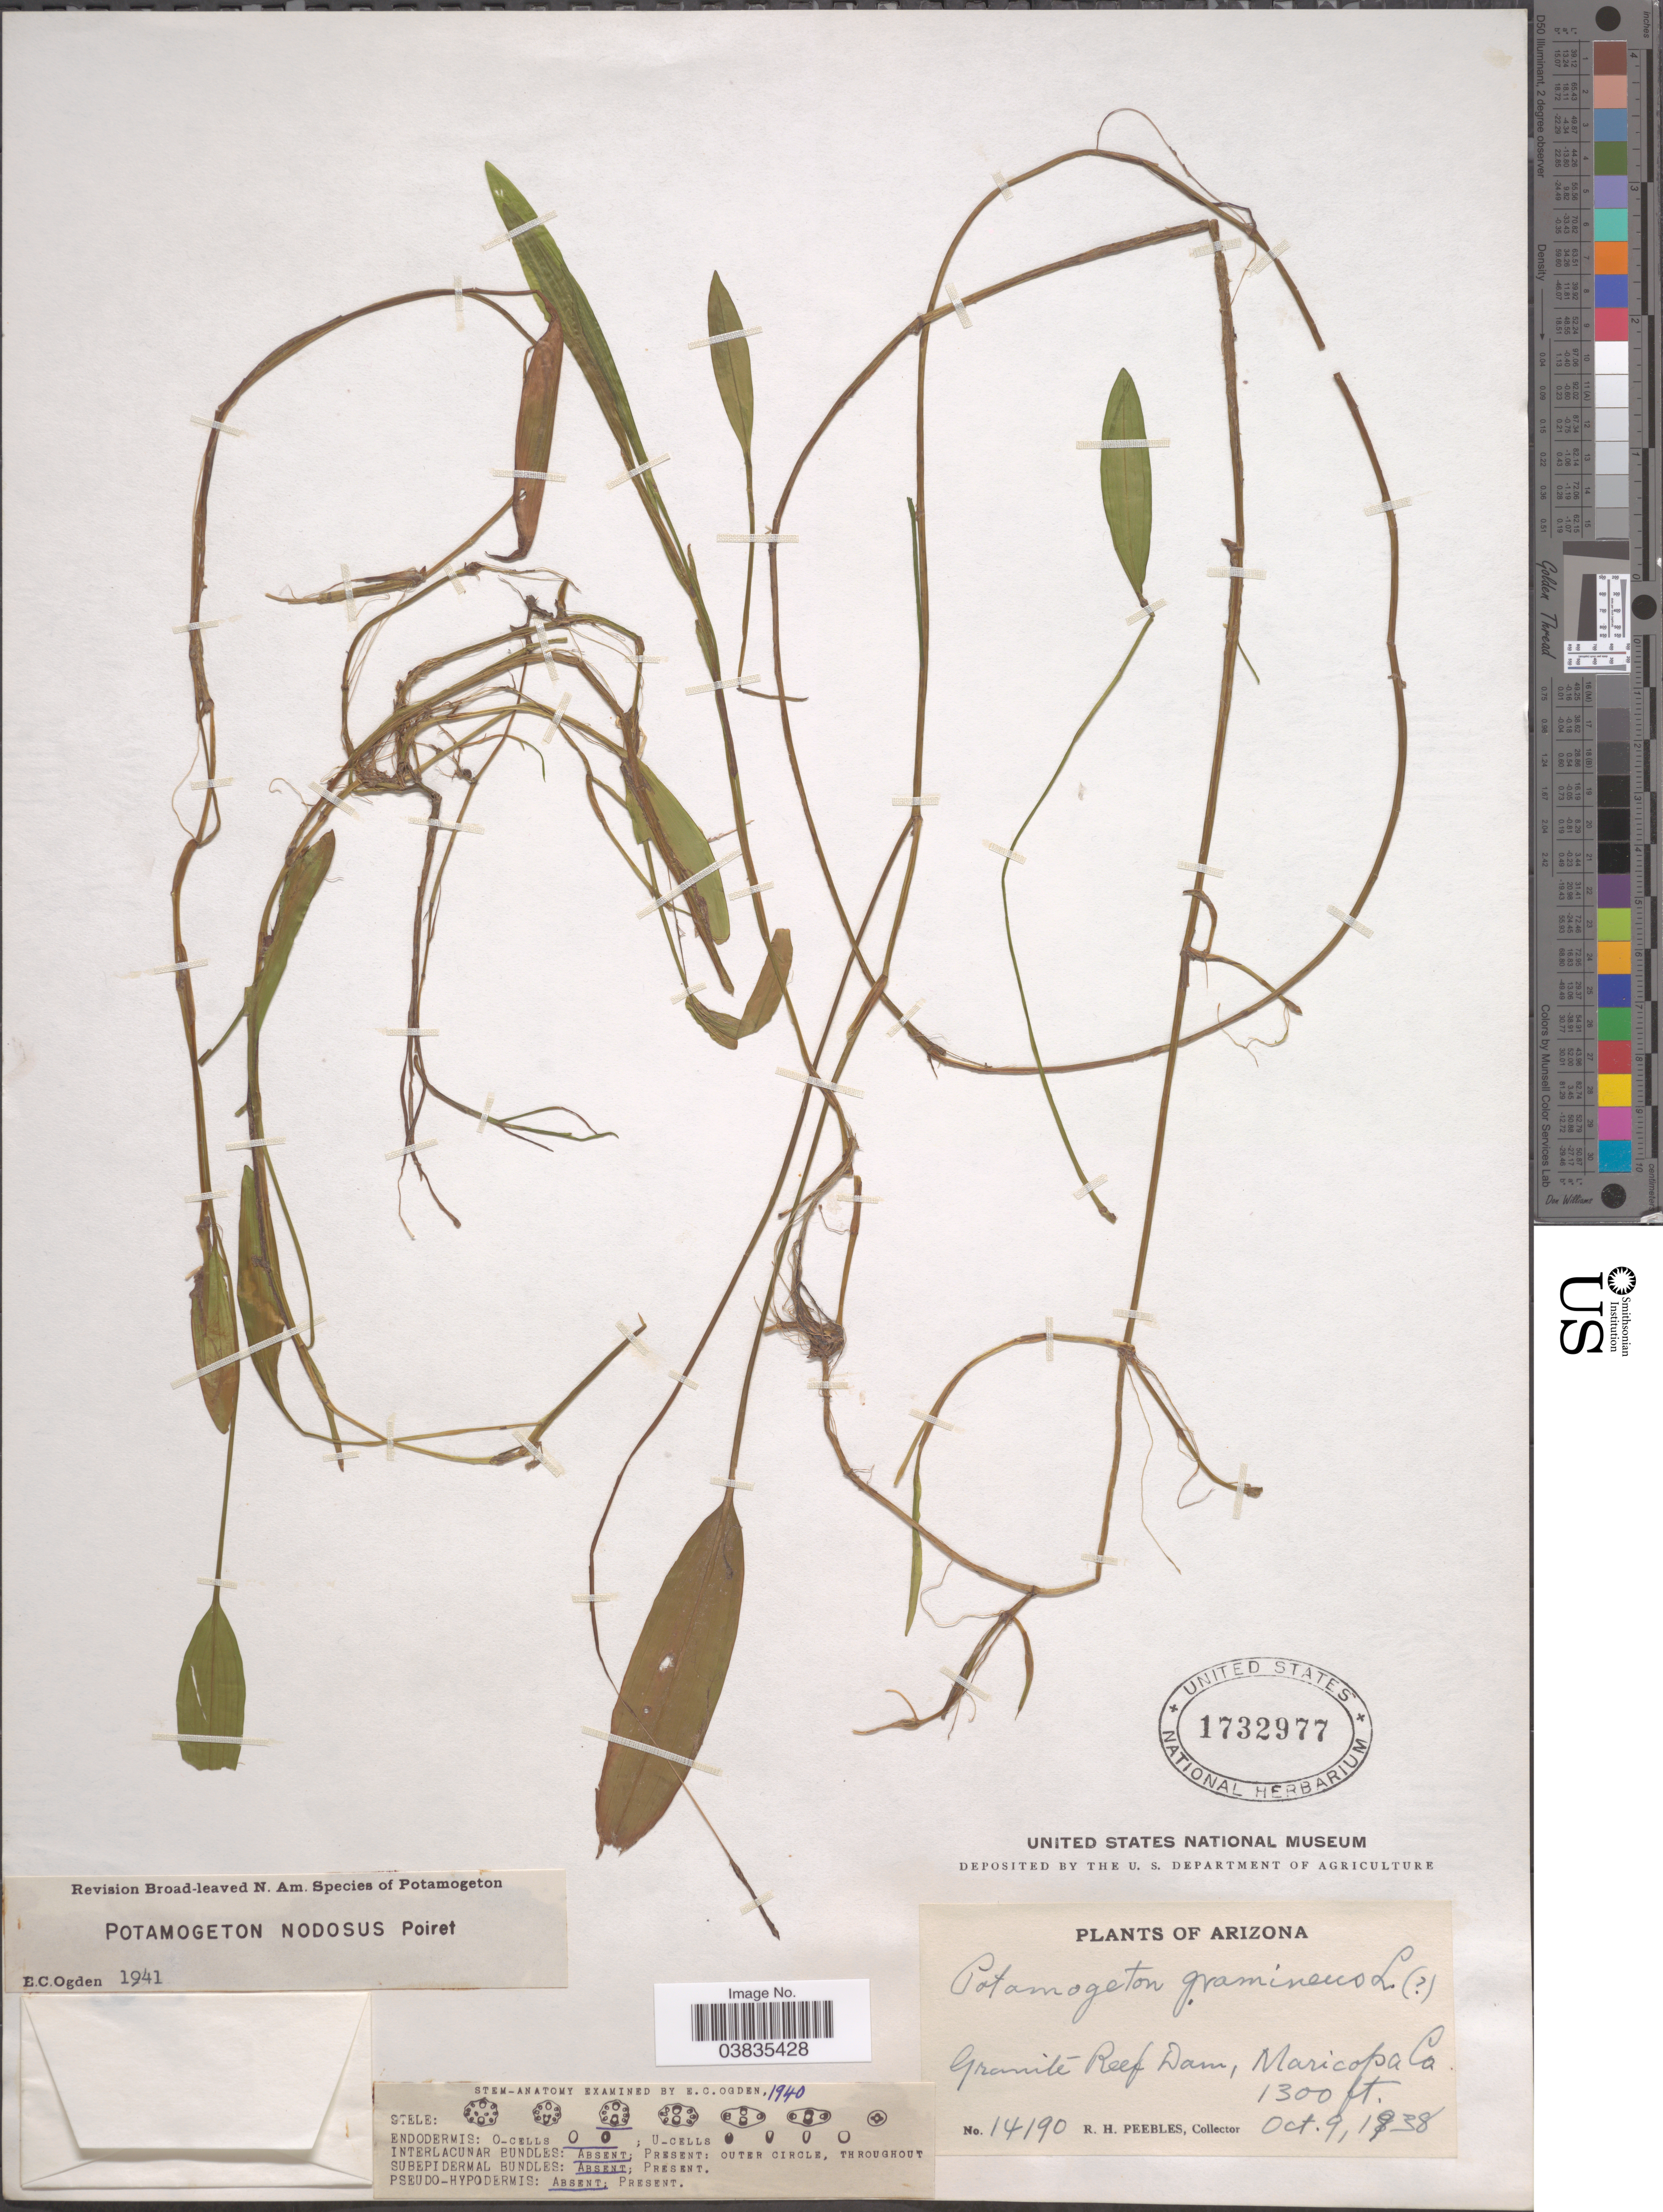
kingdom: Plantae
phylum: Tracheophyta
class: Liliopsida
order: Alismatales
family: Potamogetonaceae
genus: Potamogeton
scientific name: Potamogeton nodosus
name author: Poir.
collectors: R. H. Peebles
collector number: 14190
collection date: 1938-10-09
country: United States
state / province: Arizona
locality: Granite Reef Dam, Maricopa Co.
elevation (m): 396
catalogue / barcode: US 1732977